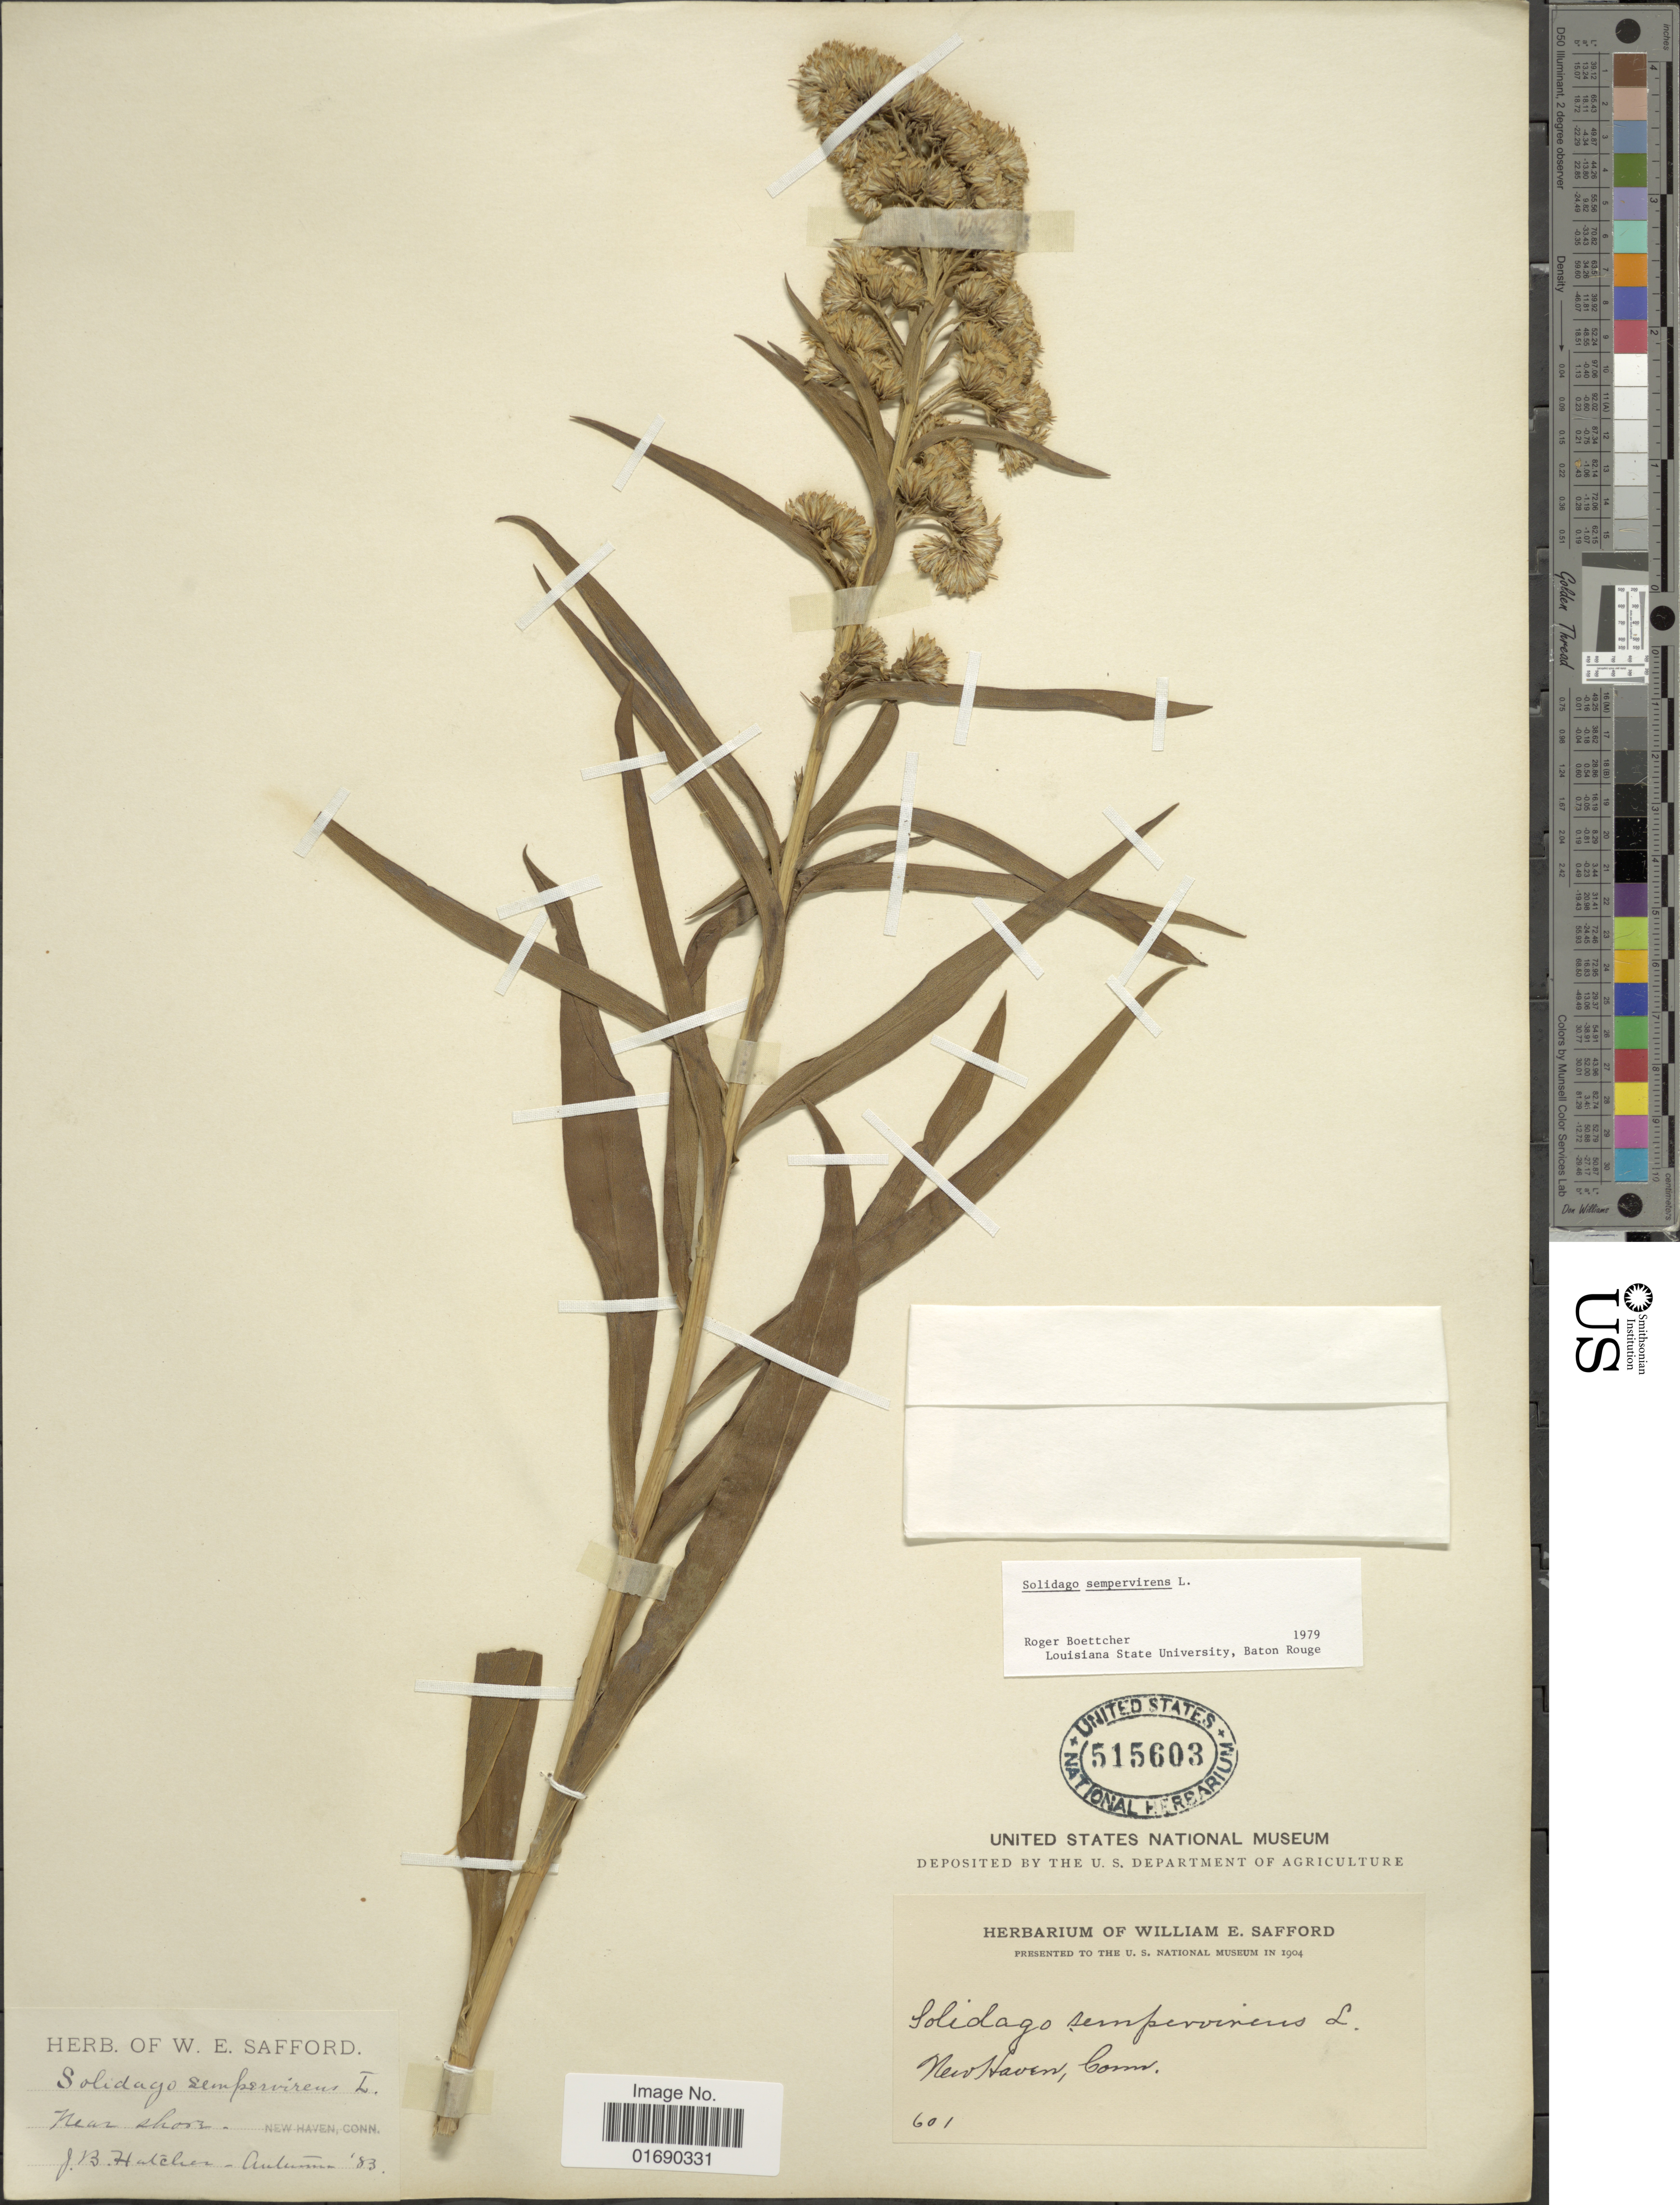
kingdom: Plantae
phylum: Tracheophyta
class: Magnoliopsida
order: Asterales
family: Asteraceae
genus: Solidago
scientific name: Solidago sempervirens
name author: L.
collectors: J. Hatcher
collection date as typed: Transcribed d/m/y: //83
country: United States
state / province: Connecticut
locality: Near shore - New Haven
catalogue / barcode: US 515603